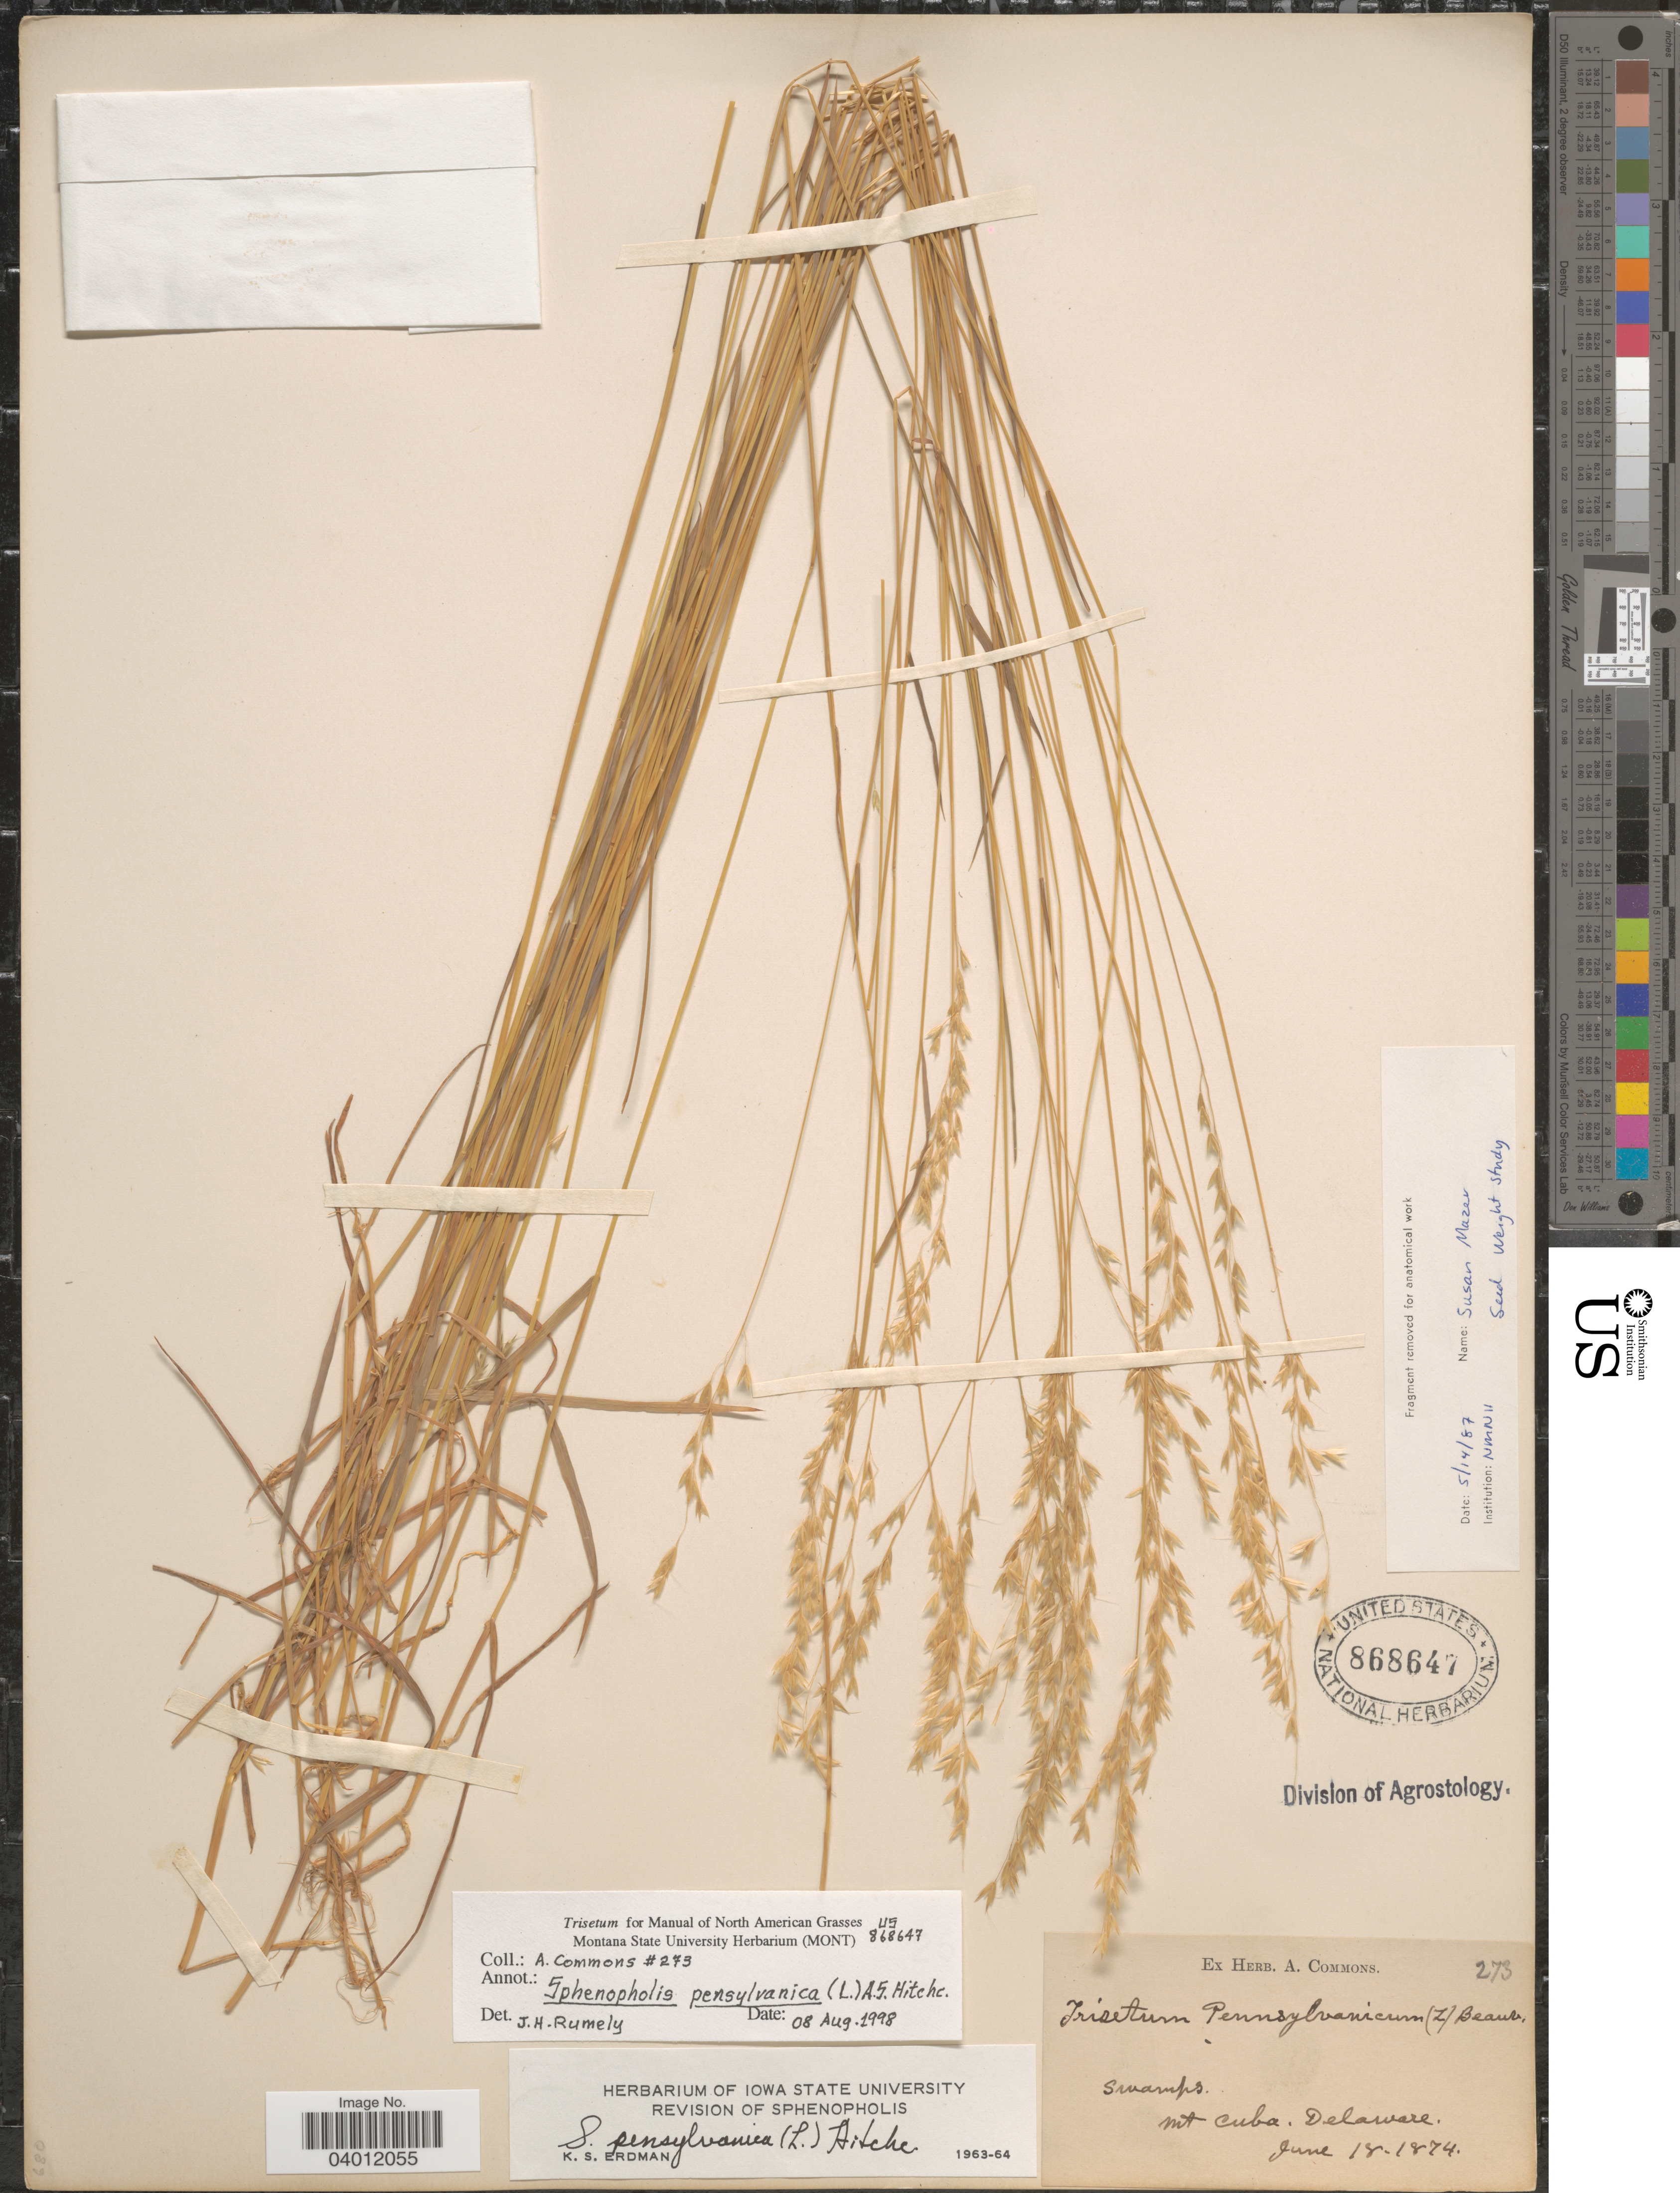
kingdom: Plantae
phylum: Tracheophyta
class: Liliopsida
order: Poales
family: Poaceae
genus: Sphenopholis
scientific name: Sphenopholis pensylvanica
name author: (L.) Hitchc.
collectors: ex herb. A. Commons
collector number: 273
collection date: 1874-06-18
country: United States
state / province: Delaware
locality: Mt Cuba.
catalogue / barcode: US 868647